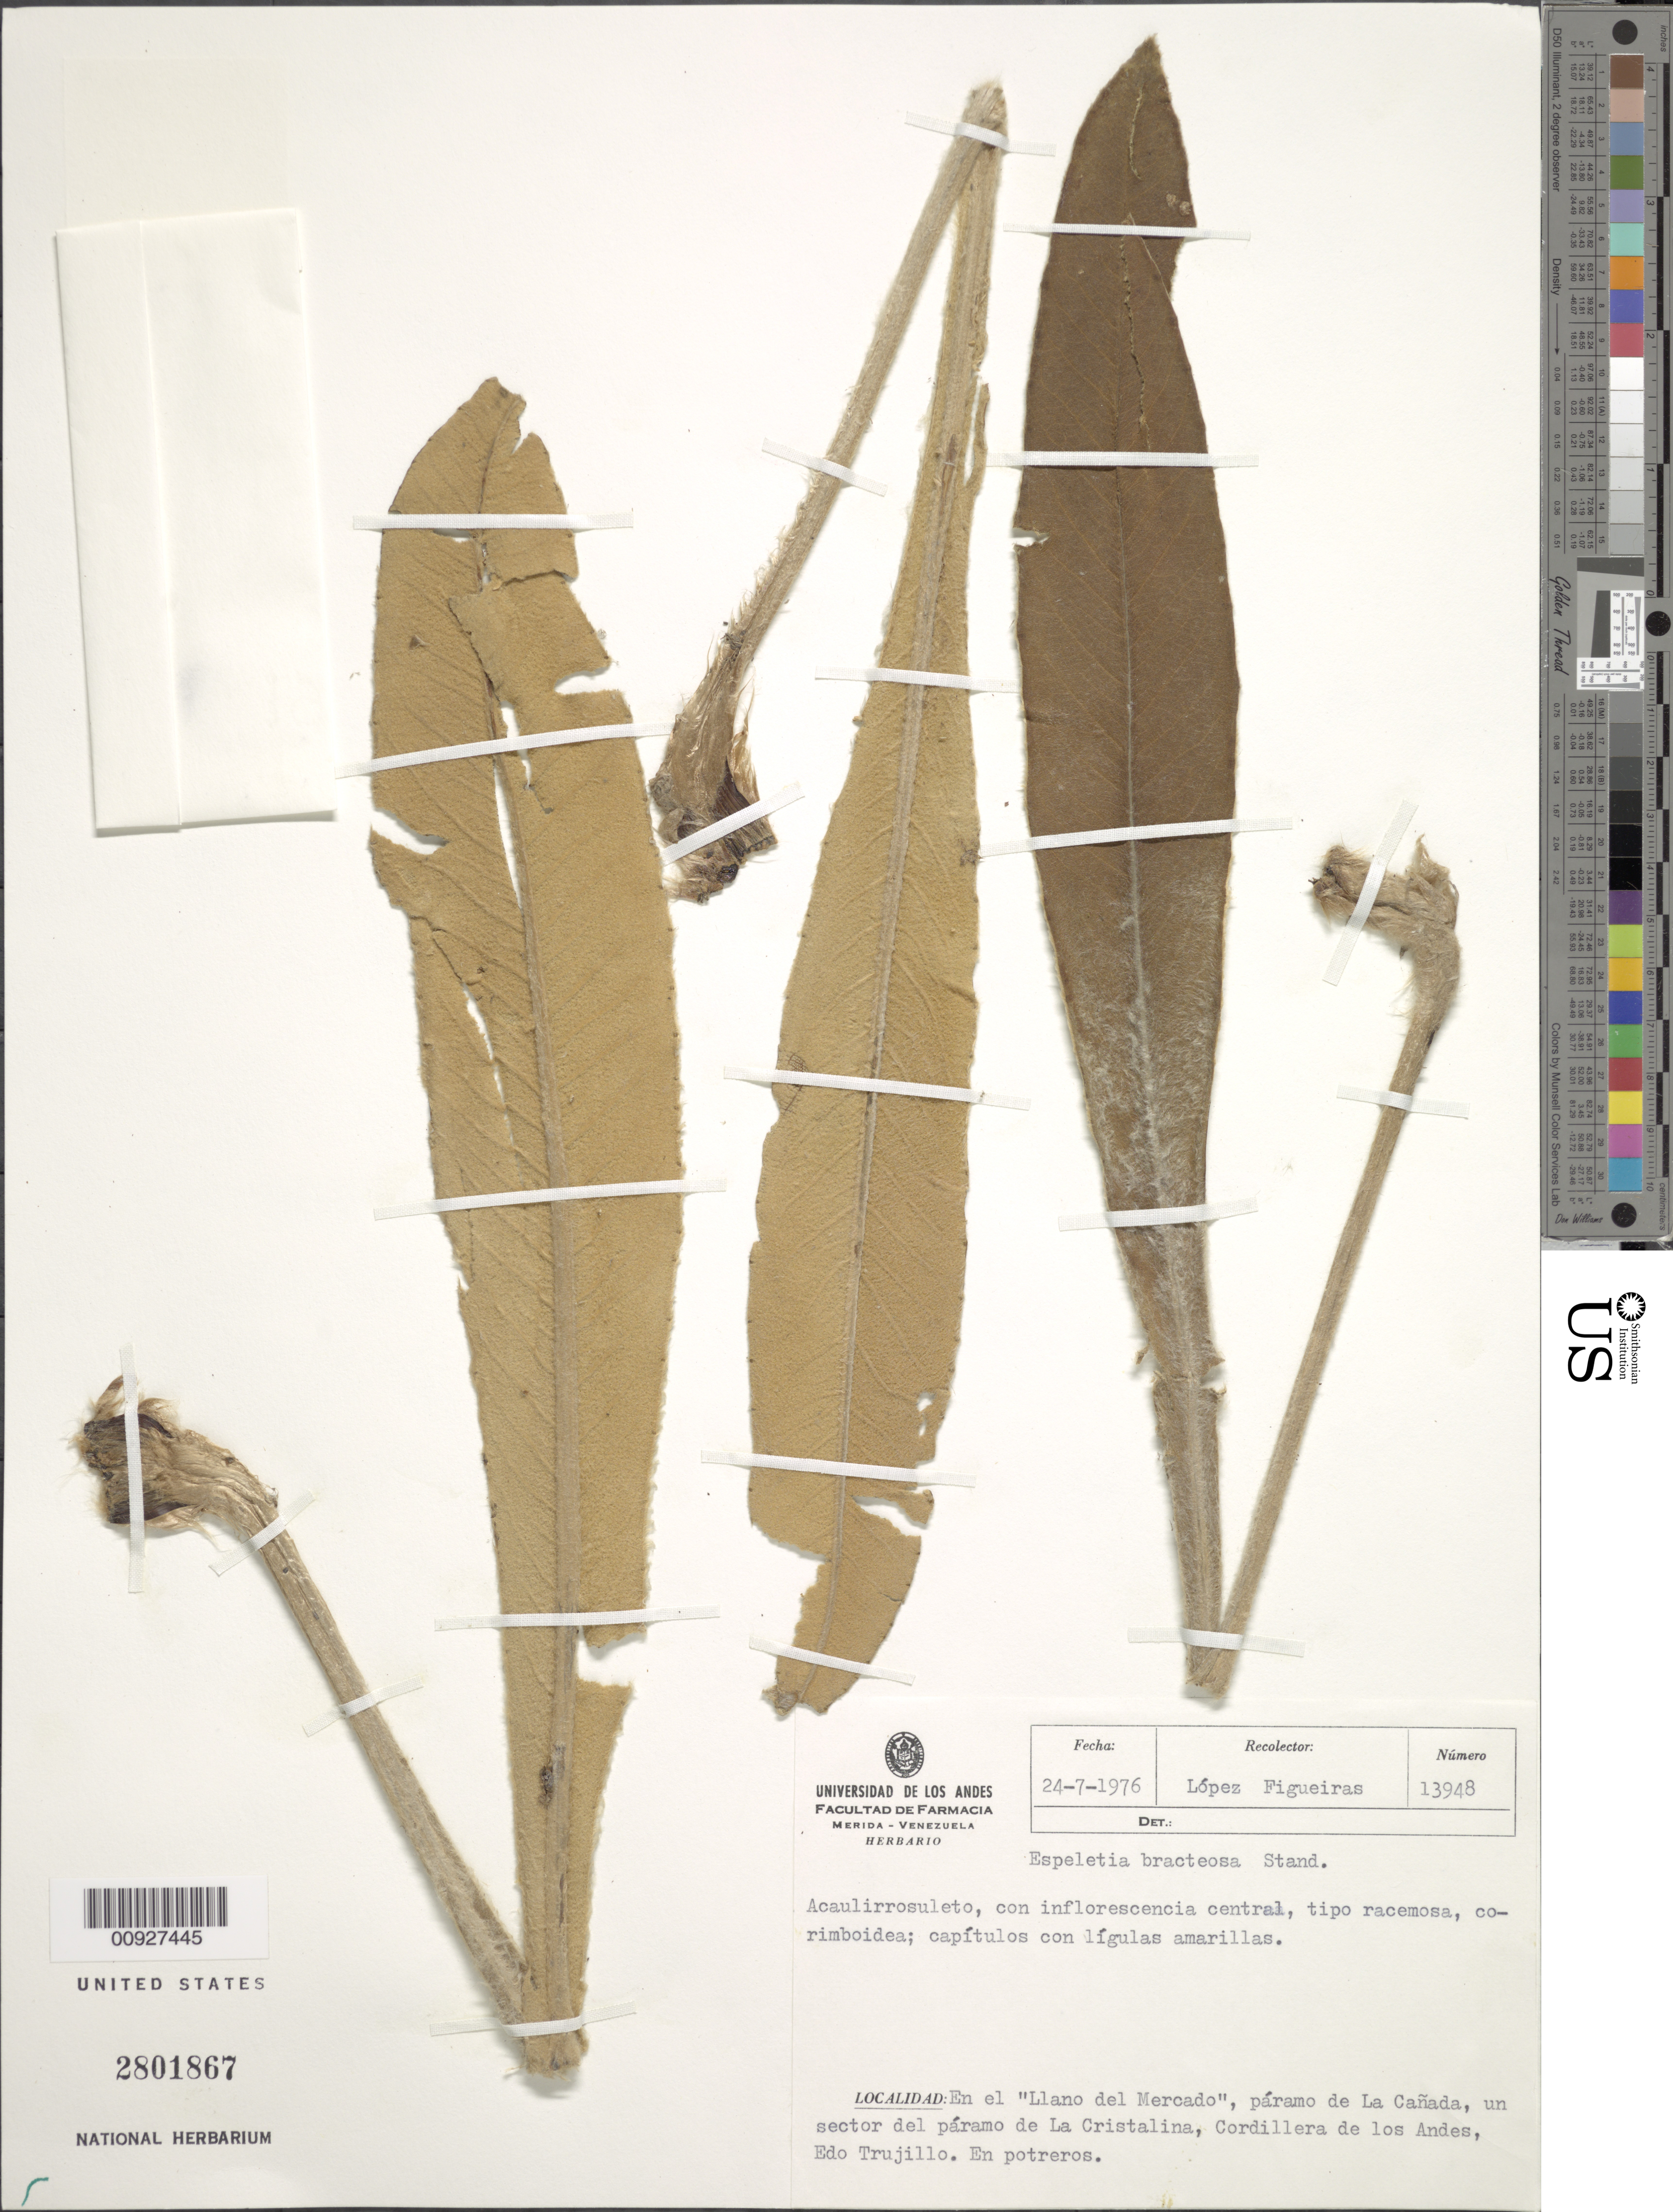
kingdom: Plantae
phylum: Tracheophyta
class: Magnoliopsida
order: Asterales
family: Asteraceae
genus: Ruilopezia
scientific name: Ruilopezia bracteosa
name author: (Standl.) Cuatrec.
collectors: L. Figueiras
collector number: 13948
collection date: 1976-07-24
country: Venezuela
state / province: Trujillo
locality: En el "Llano del Mercado", paramo de La Canada, un sector del paramo de La Cristalina, Cordillera de los Andes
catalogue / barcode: US 2801867